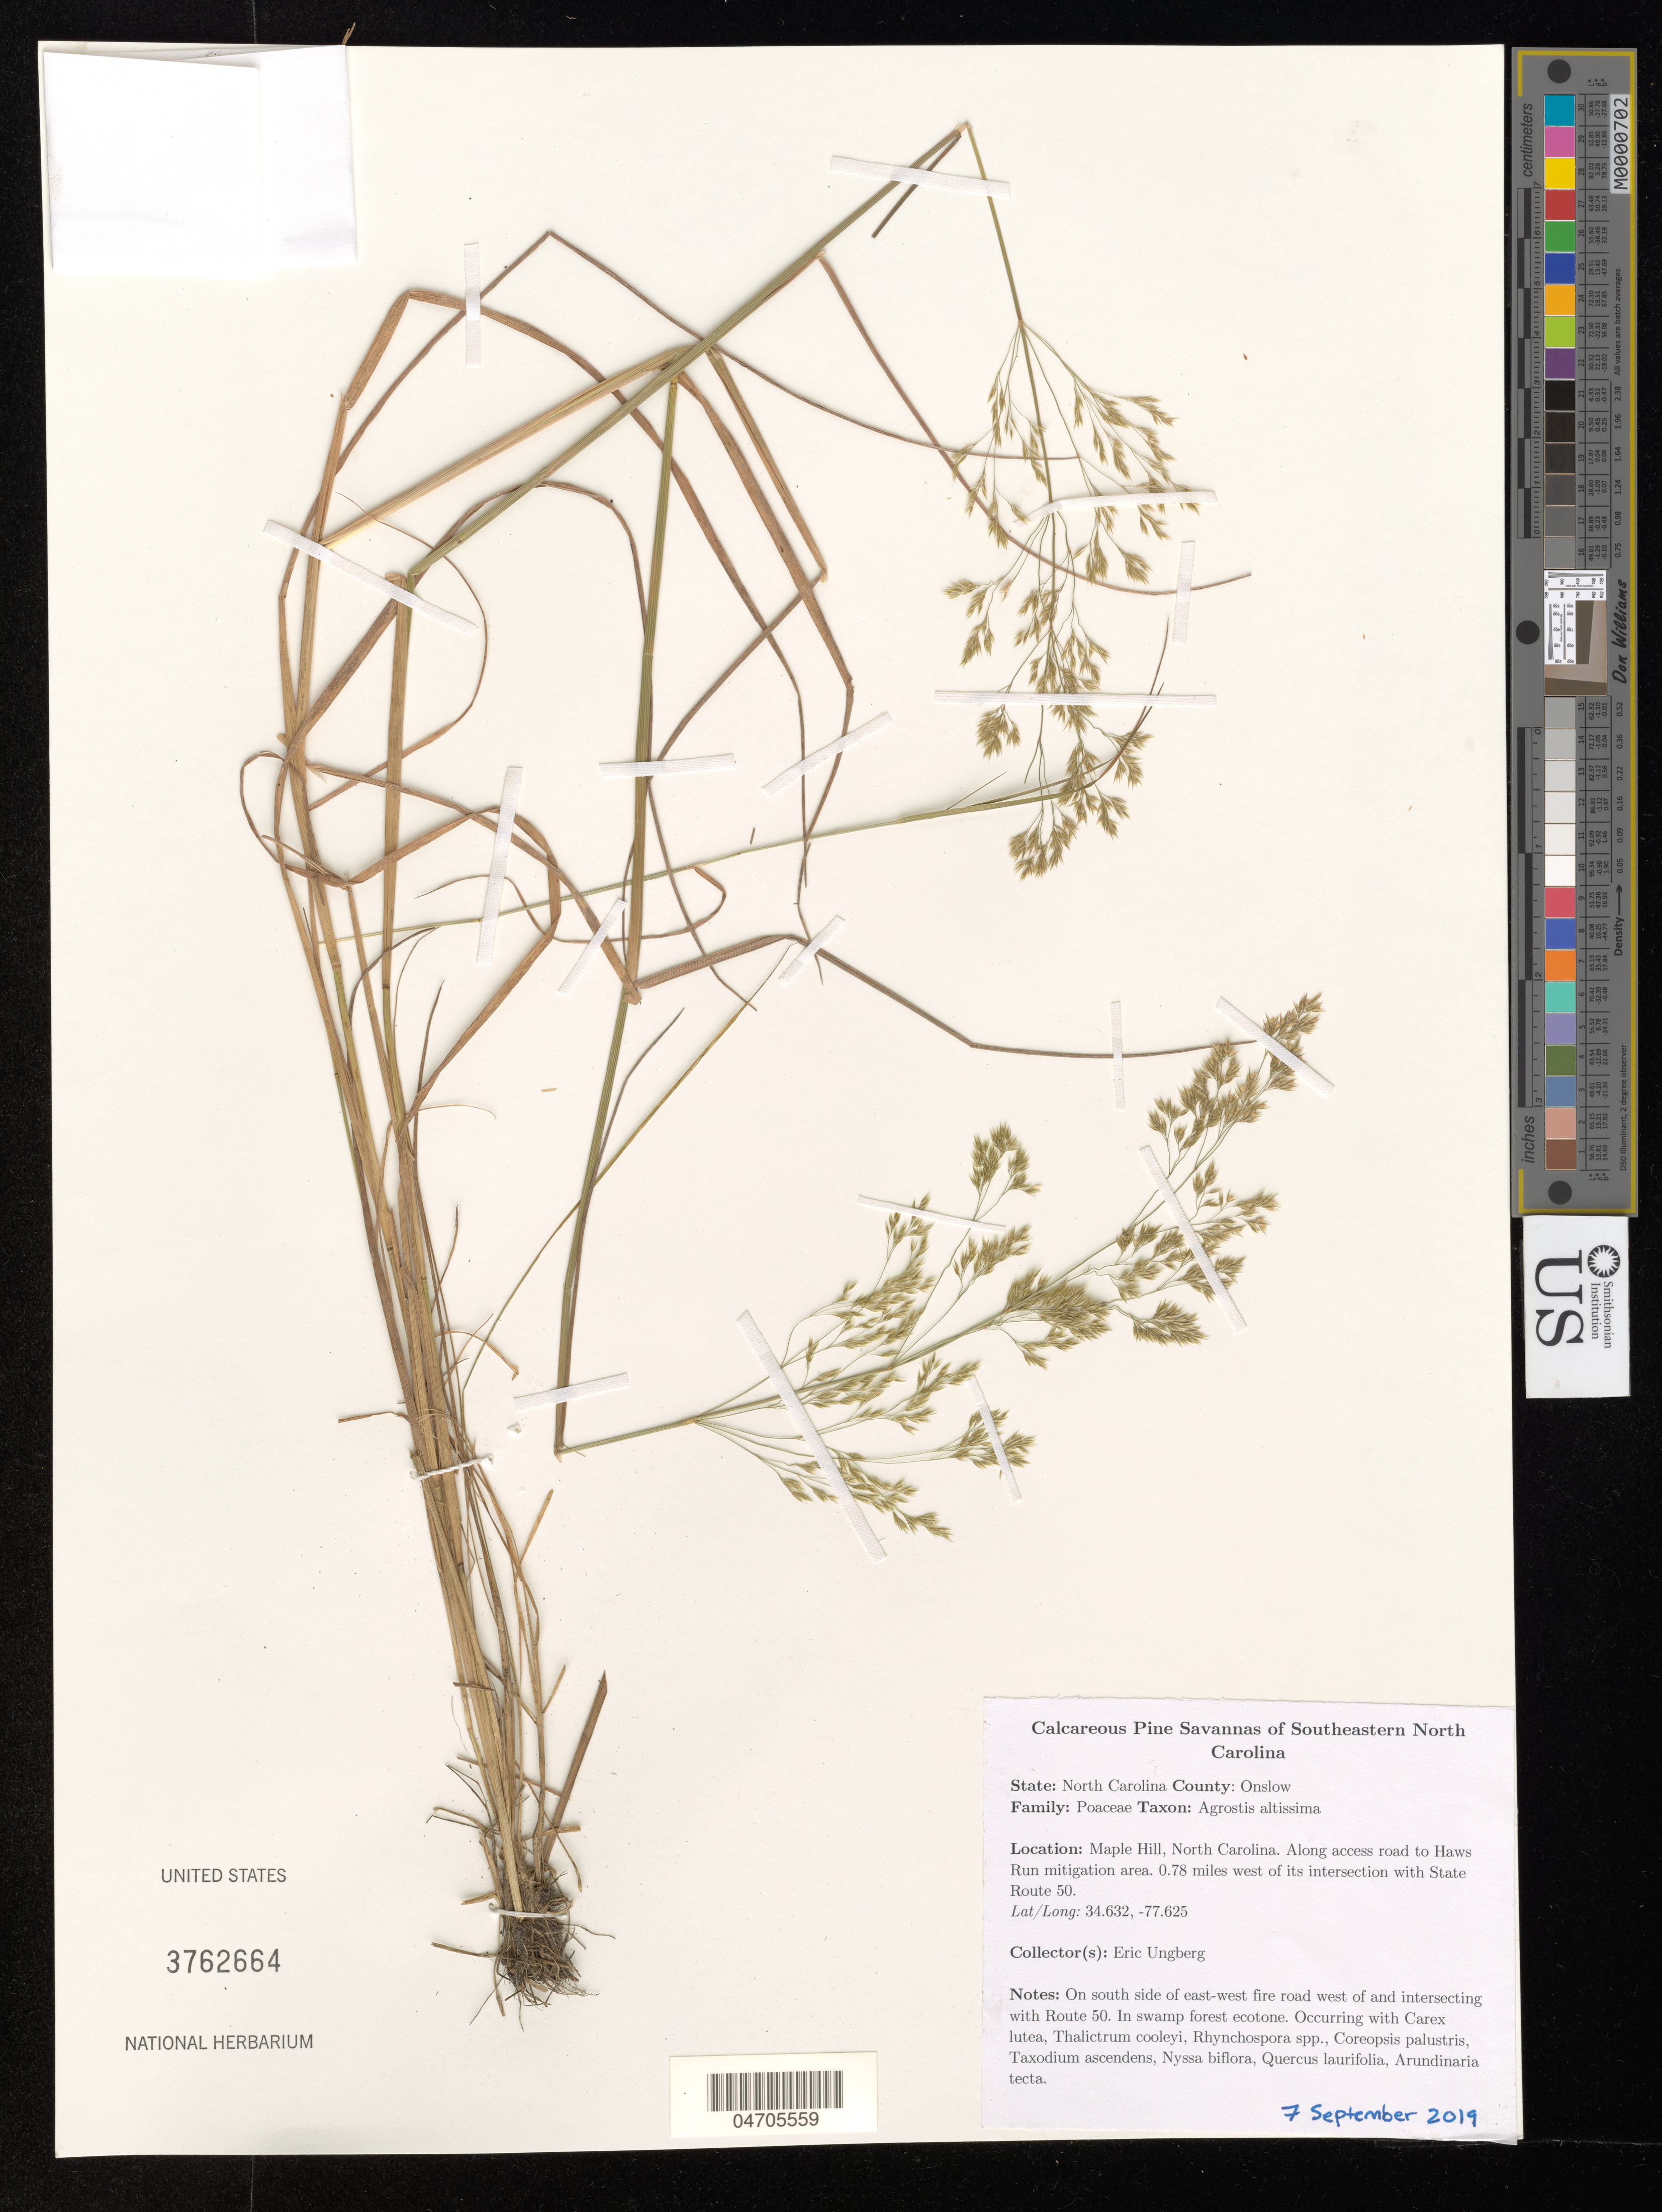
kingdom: Plantae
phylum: Tracheophyta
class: Liliopsida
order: Poales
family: Poaceae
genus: Agrostis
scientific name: Agrostis altissima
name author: (Walter) Tuck.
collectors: E. Ungberg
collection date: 2019-09-07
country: United States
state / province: North Carolina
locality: Calcareous Pine Savannas of Southeastern North Carolina. County: Onslow. Maple Hill. Along access road to Haws Run mitigation area. 0.78 miles west of its intersection with Slate Route 50.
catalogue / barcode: US 3762664